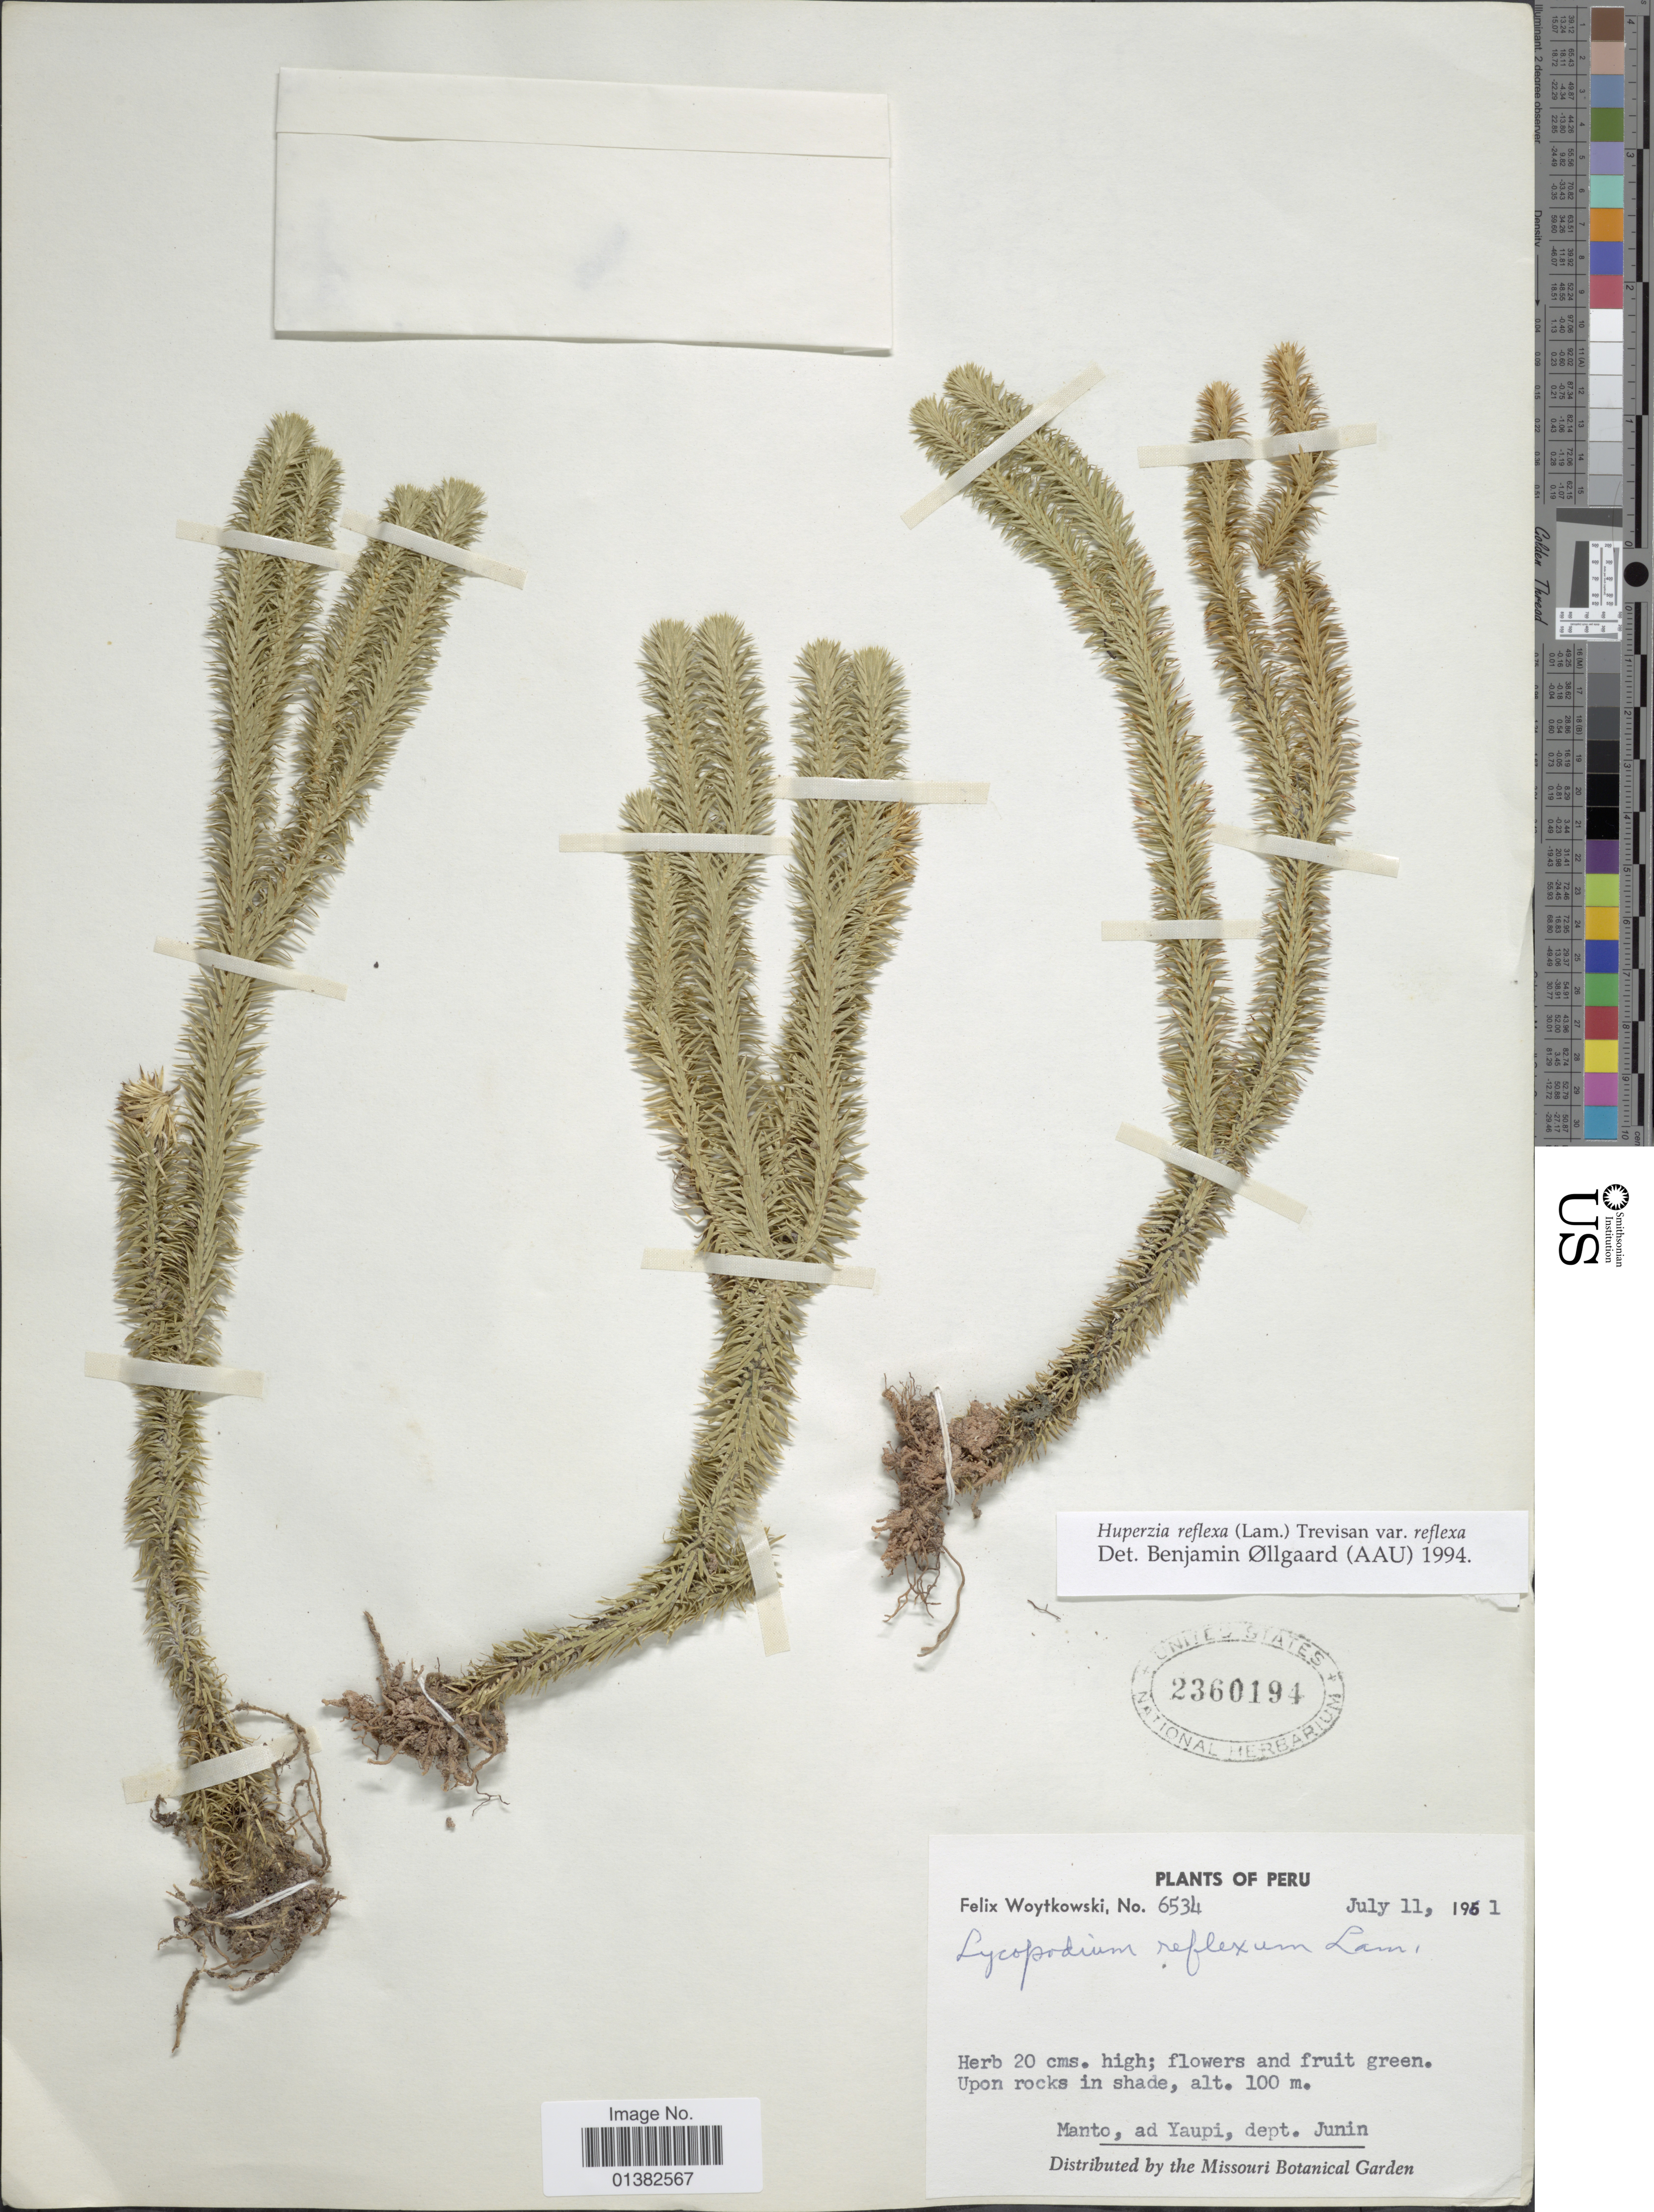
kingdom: Plantae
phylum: Tracheophyta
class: Lycopodiopsida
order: Lycopodiales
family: Lycopodiaceae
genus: Phlegmariurus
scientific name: Phlegmariurus reflexus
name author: (Lam.) B. Øllg.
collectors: F. Woytkowski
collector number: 6534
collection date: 1961-07-11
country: Peru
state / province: Junín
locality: Manto, ad Yaupi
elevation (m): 100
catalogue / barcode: US 2360194